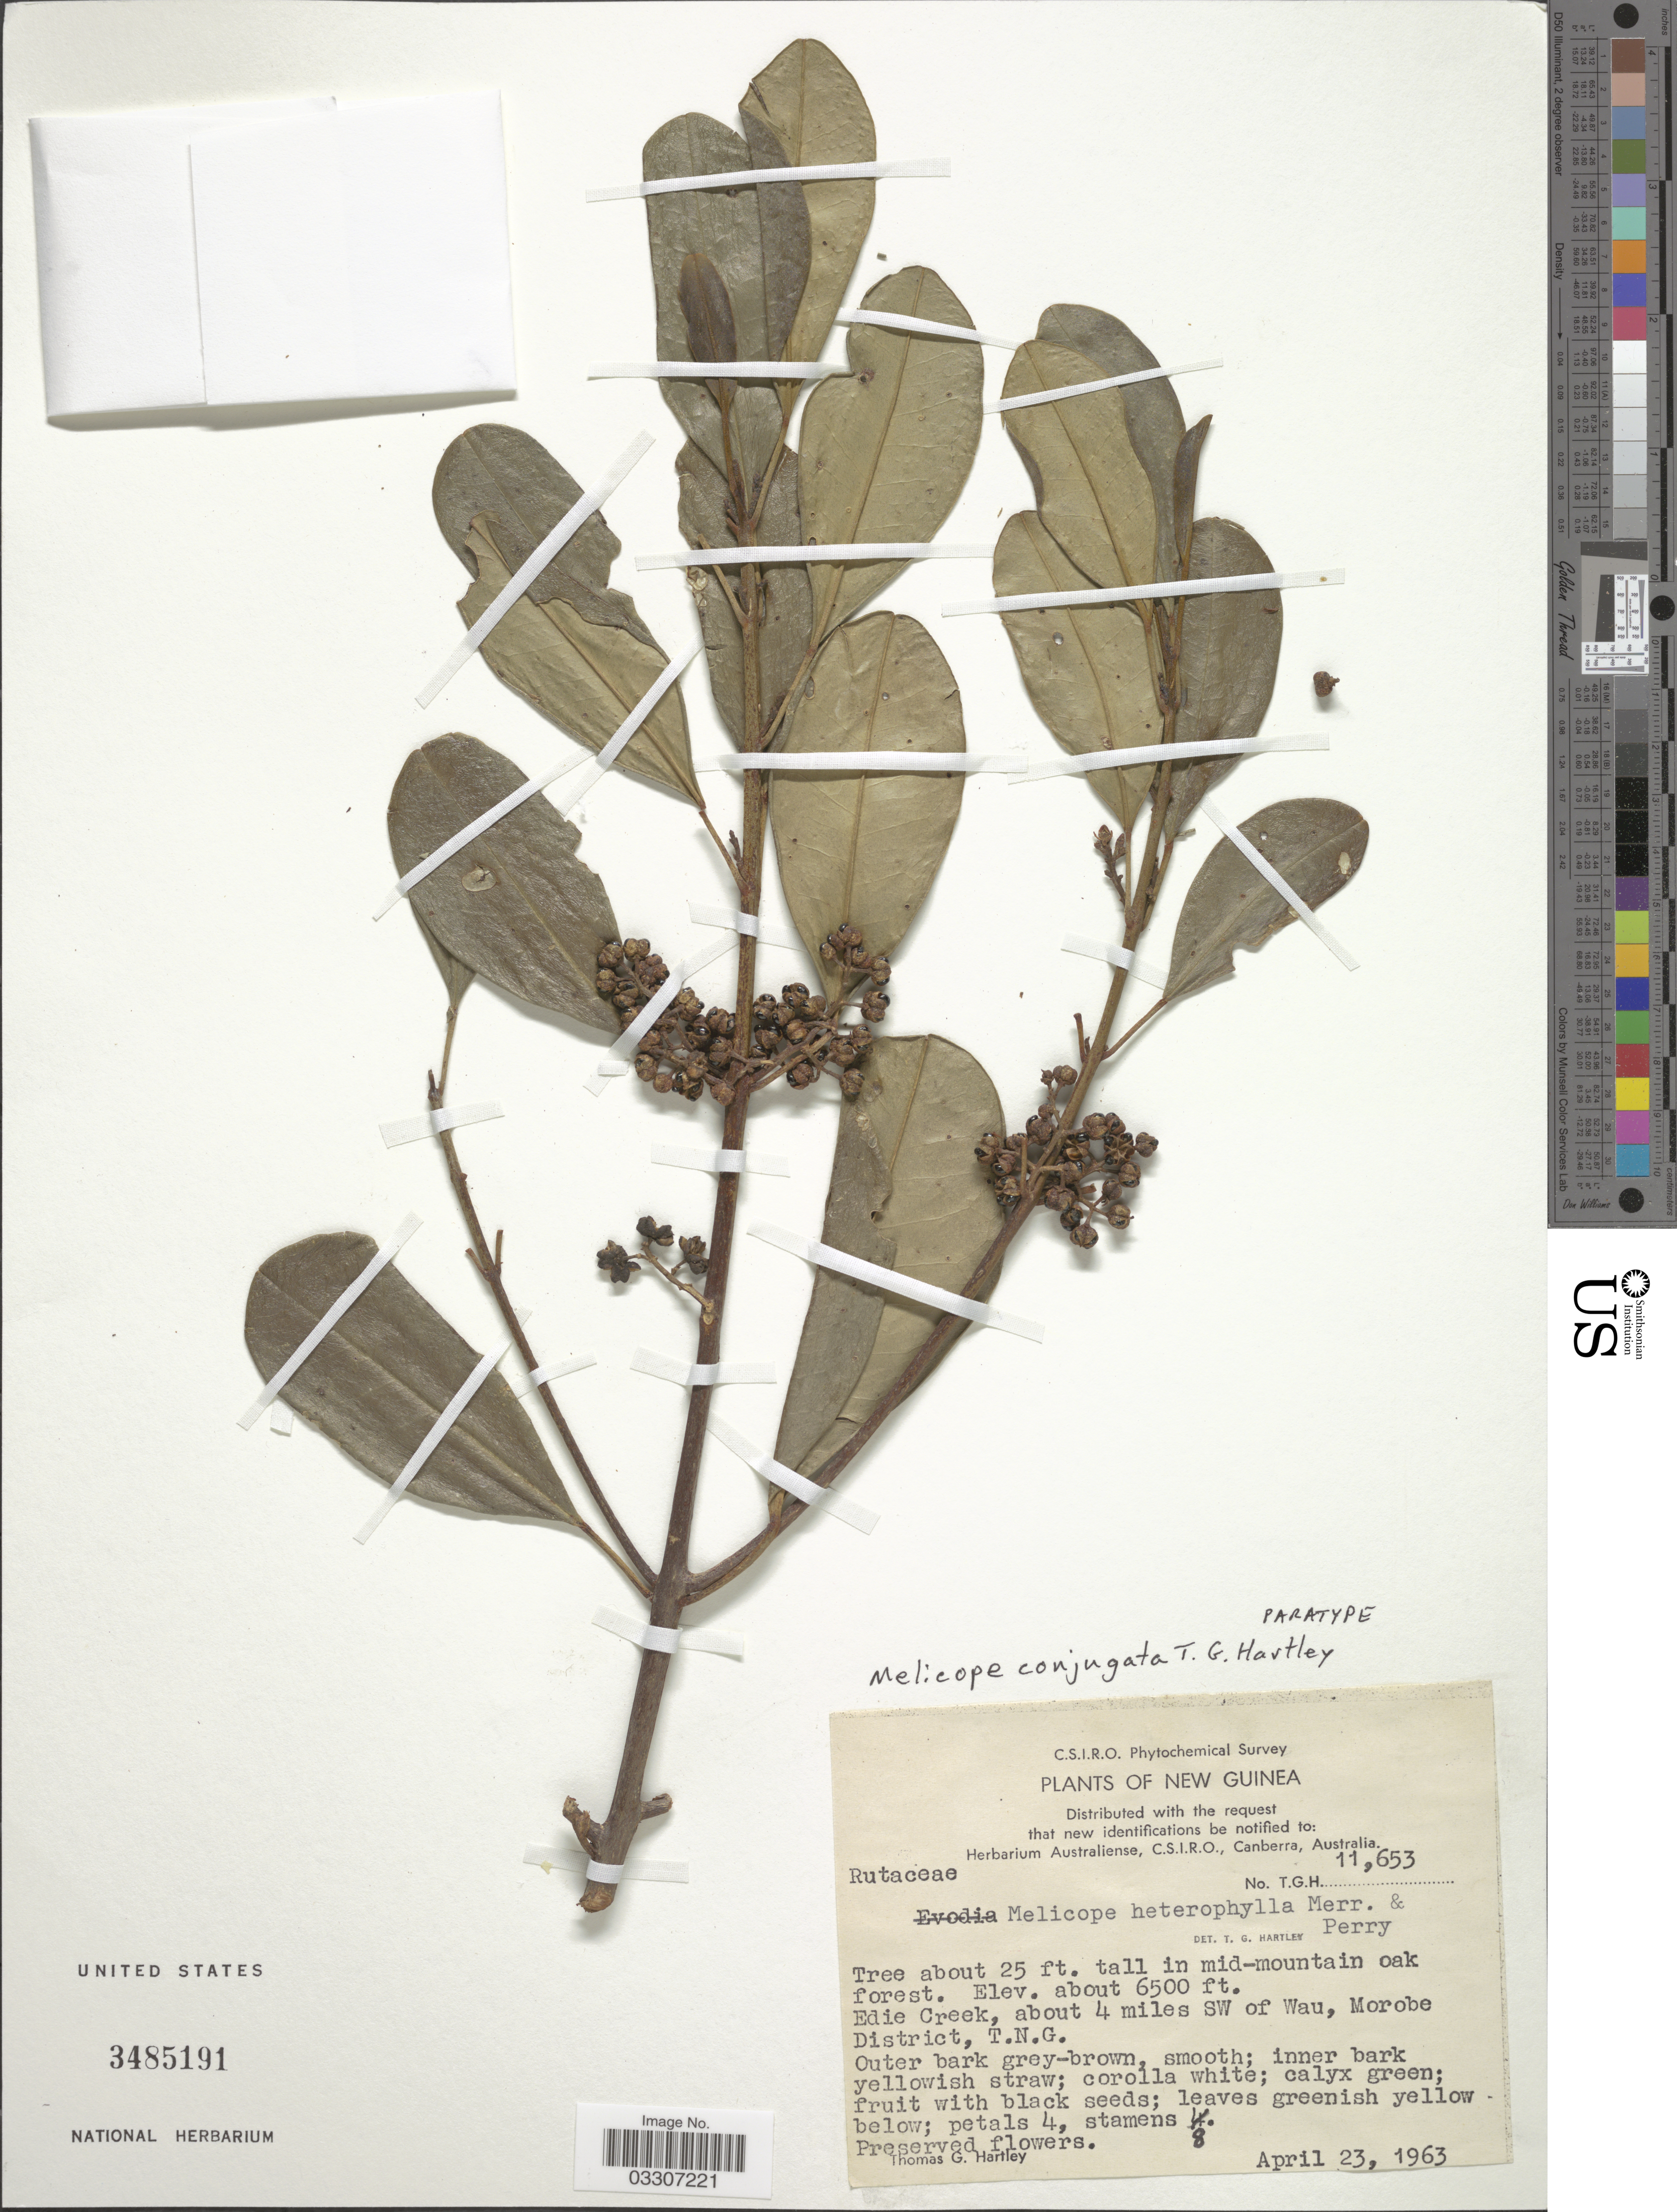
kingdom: Plantae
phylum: Tracheophyta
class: Magnoliopsida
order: Sapindales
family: Rutaceae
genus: Melicope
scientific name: Melicope conjugata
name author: T.G. Hartley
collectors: T. G. Hartley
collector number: T.G.H.11653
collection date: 1963-04-23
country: Papua New Guinea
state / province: Morobe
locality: New Guinea. Edie Creek, about 4 miles SW of Wau, Morobe District, T.N.G.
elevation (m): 1981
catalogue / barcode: US 3485191